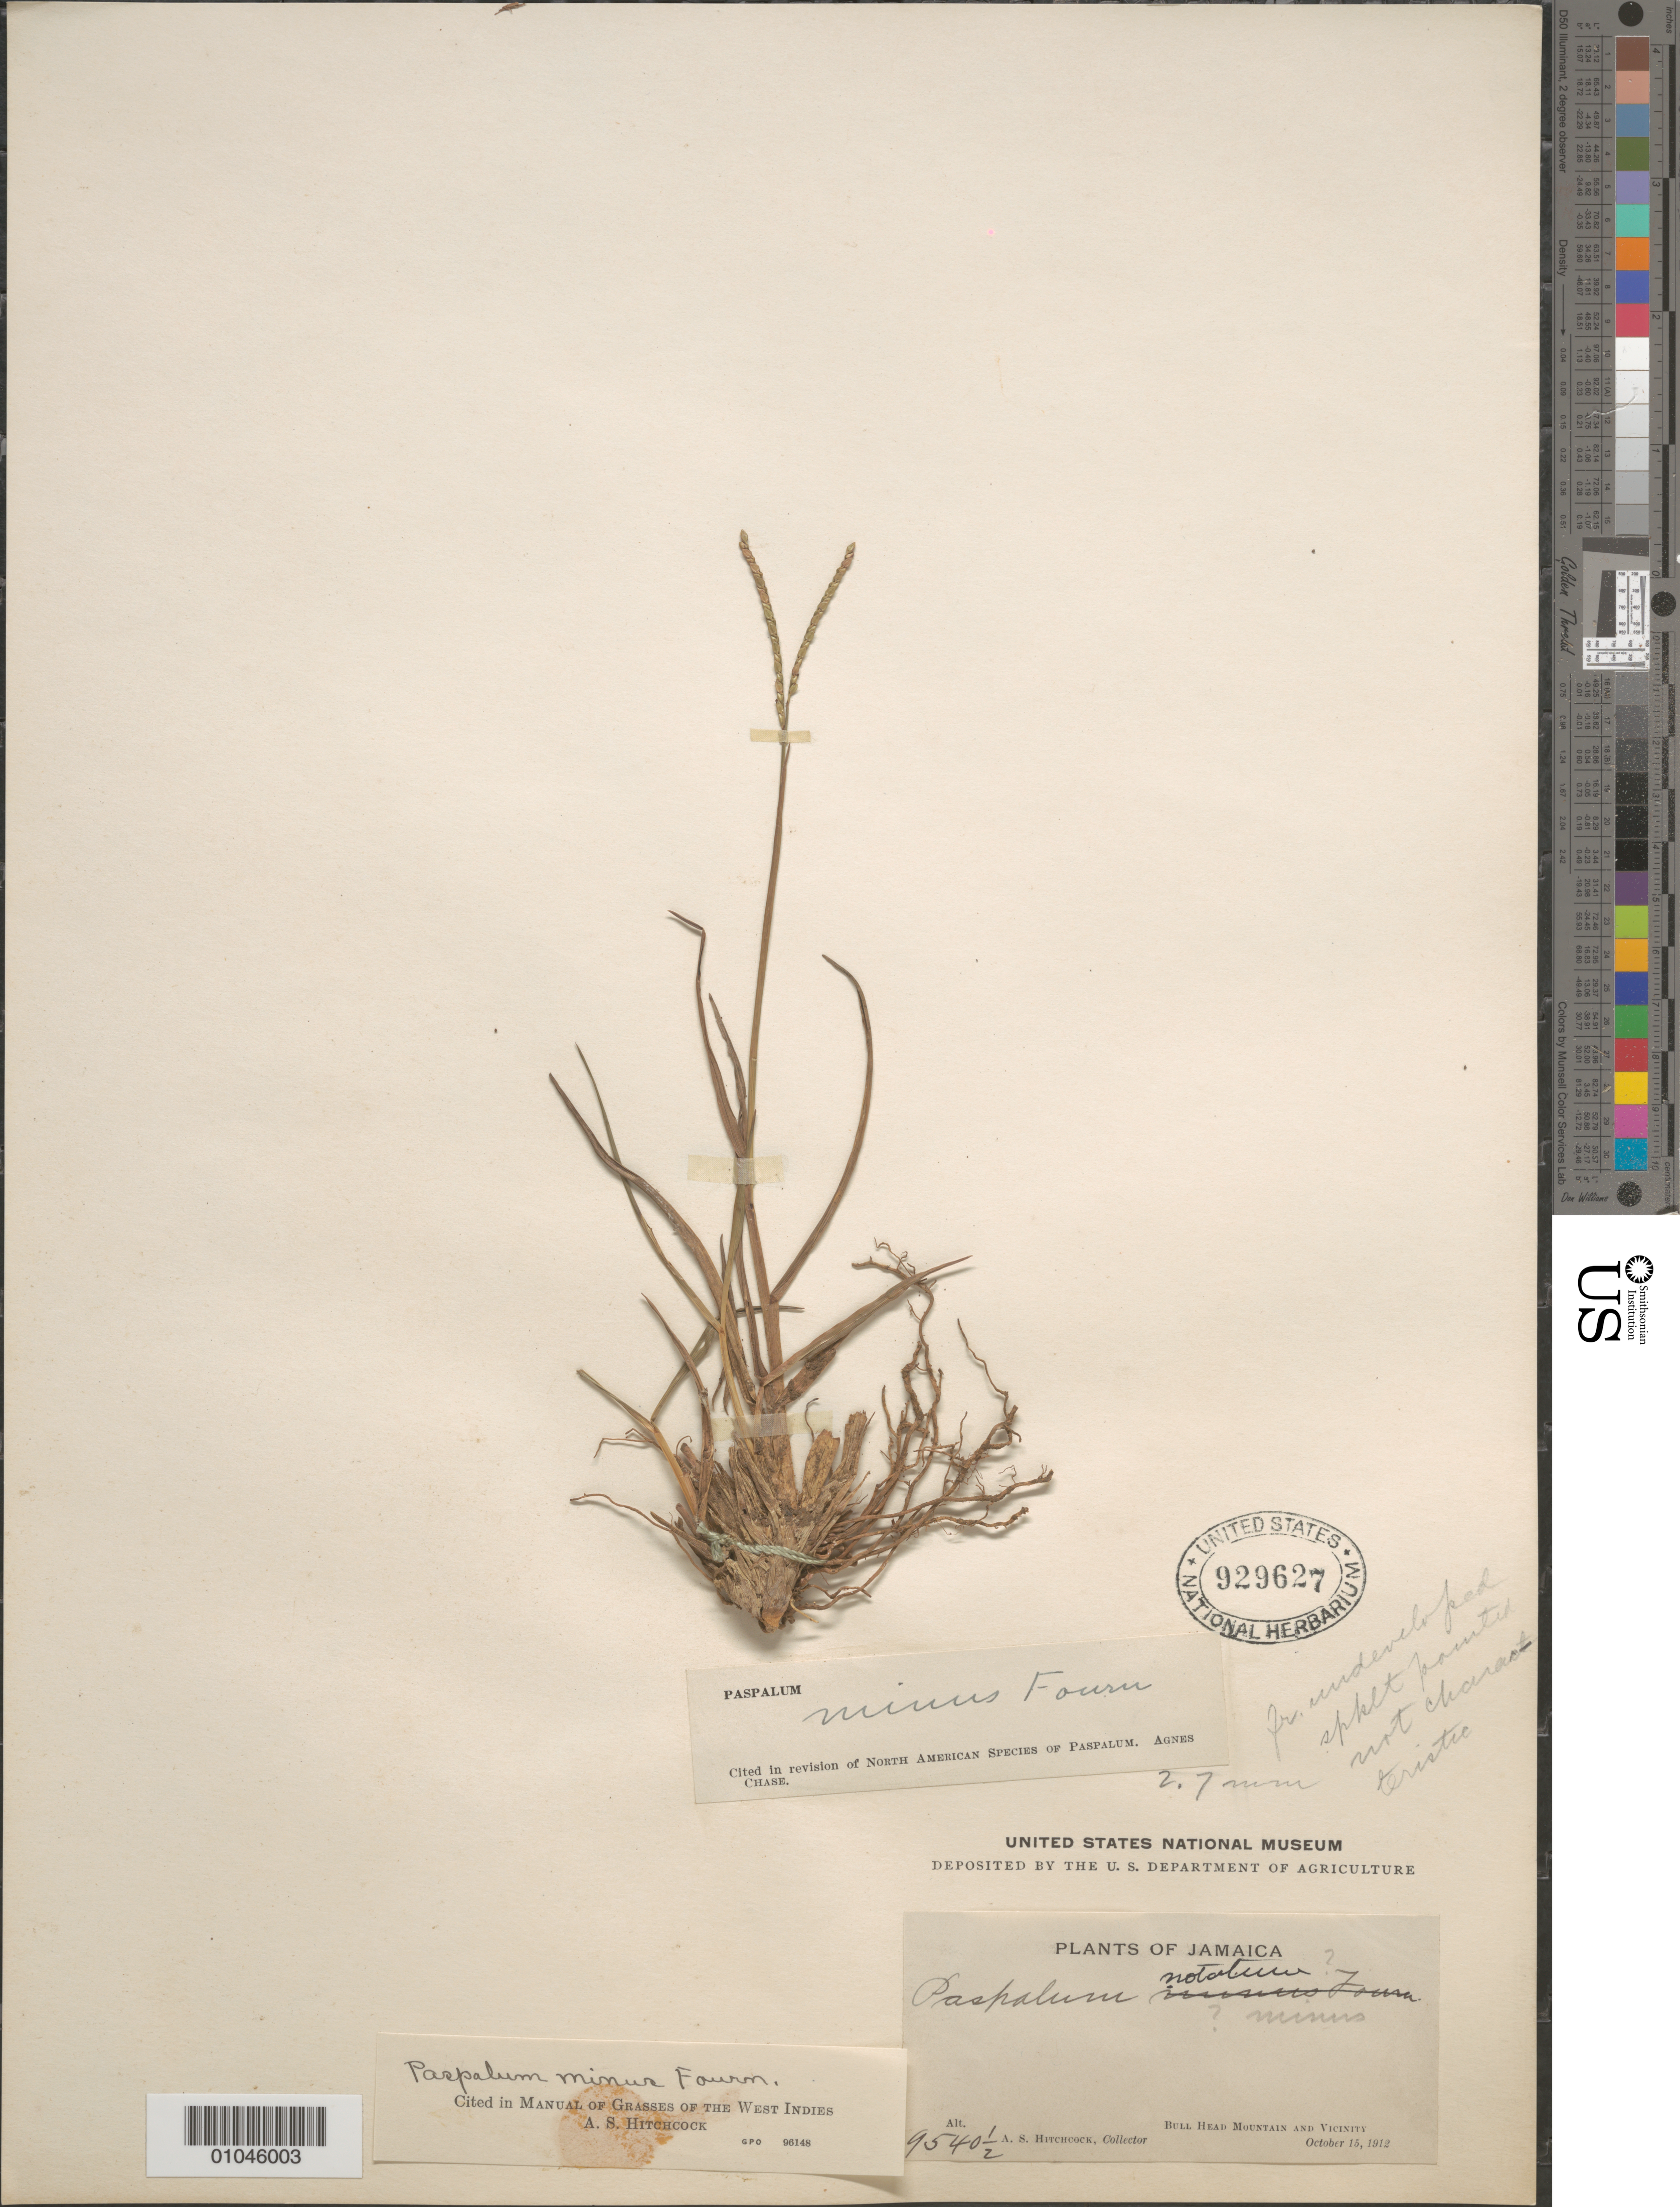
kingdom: Plantae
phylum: Tracheophyta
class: Liliopsida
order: Poales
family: Poaceae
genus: Paspalum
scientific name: Paspalum minus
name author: E. Fourn.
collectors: A. S. Hitchcock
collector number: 9540 1/2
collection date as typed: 15 Oct 1912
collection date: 1912-10-15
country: Jamaica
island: Jamaica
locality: Bull Head and vicinity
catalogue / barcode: US 929627